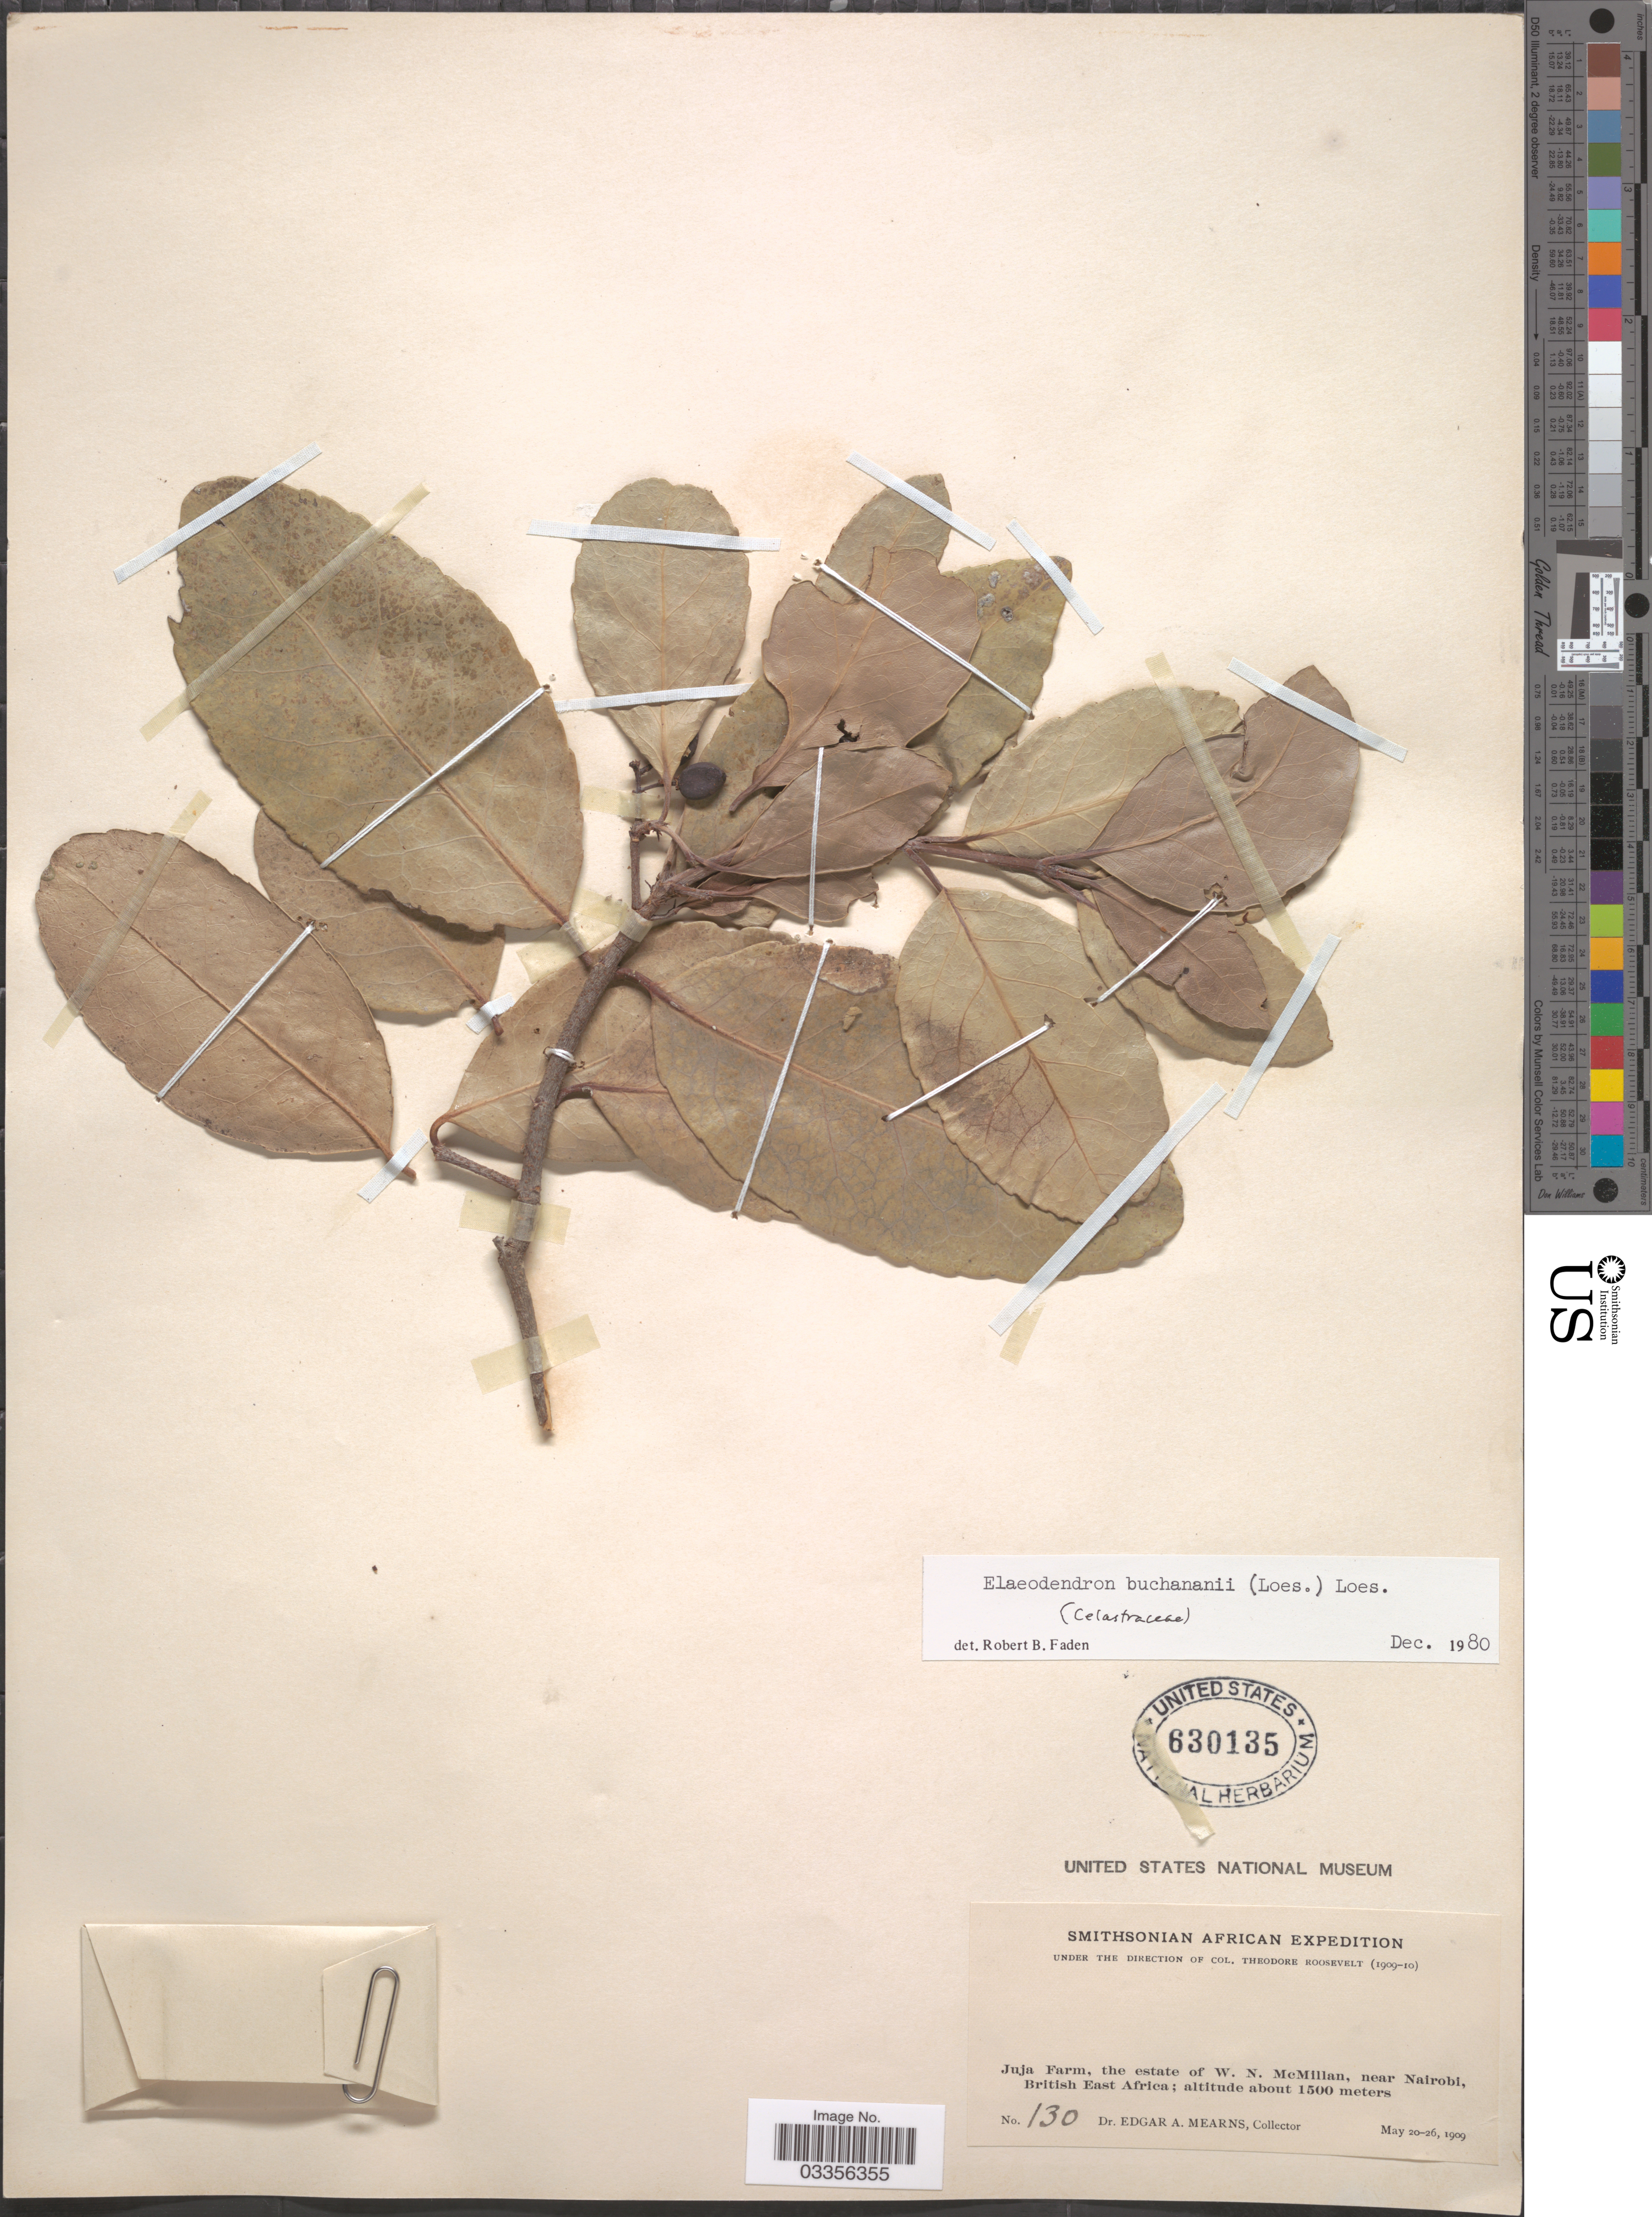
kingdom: Plantae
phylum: Tracheophyta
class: Magnoliopsida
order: Celastrales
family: Celastraceae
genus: Elaeodendron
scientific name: Elaeodendron buchananii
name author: (Loes.) Loes.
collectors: E. A. Mearns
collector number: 130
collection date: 1909-05-20/1909-05-26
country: Kenya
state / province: Nairobi Area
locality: Juja Farm, the estate of W. N. McMillan, near Nairobi, British East Africa.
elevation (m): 1500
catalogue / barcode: US 630135